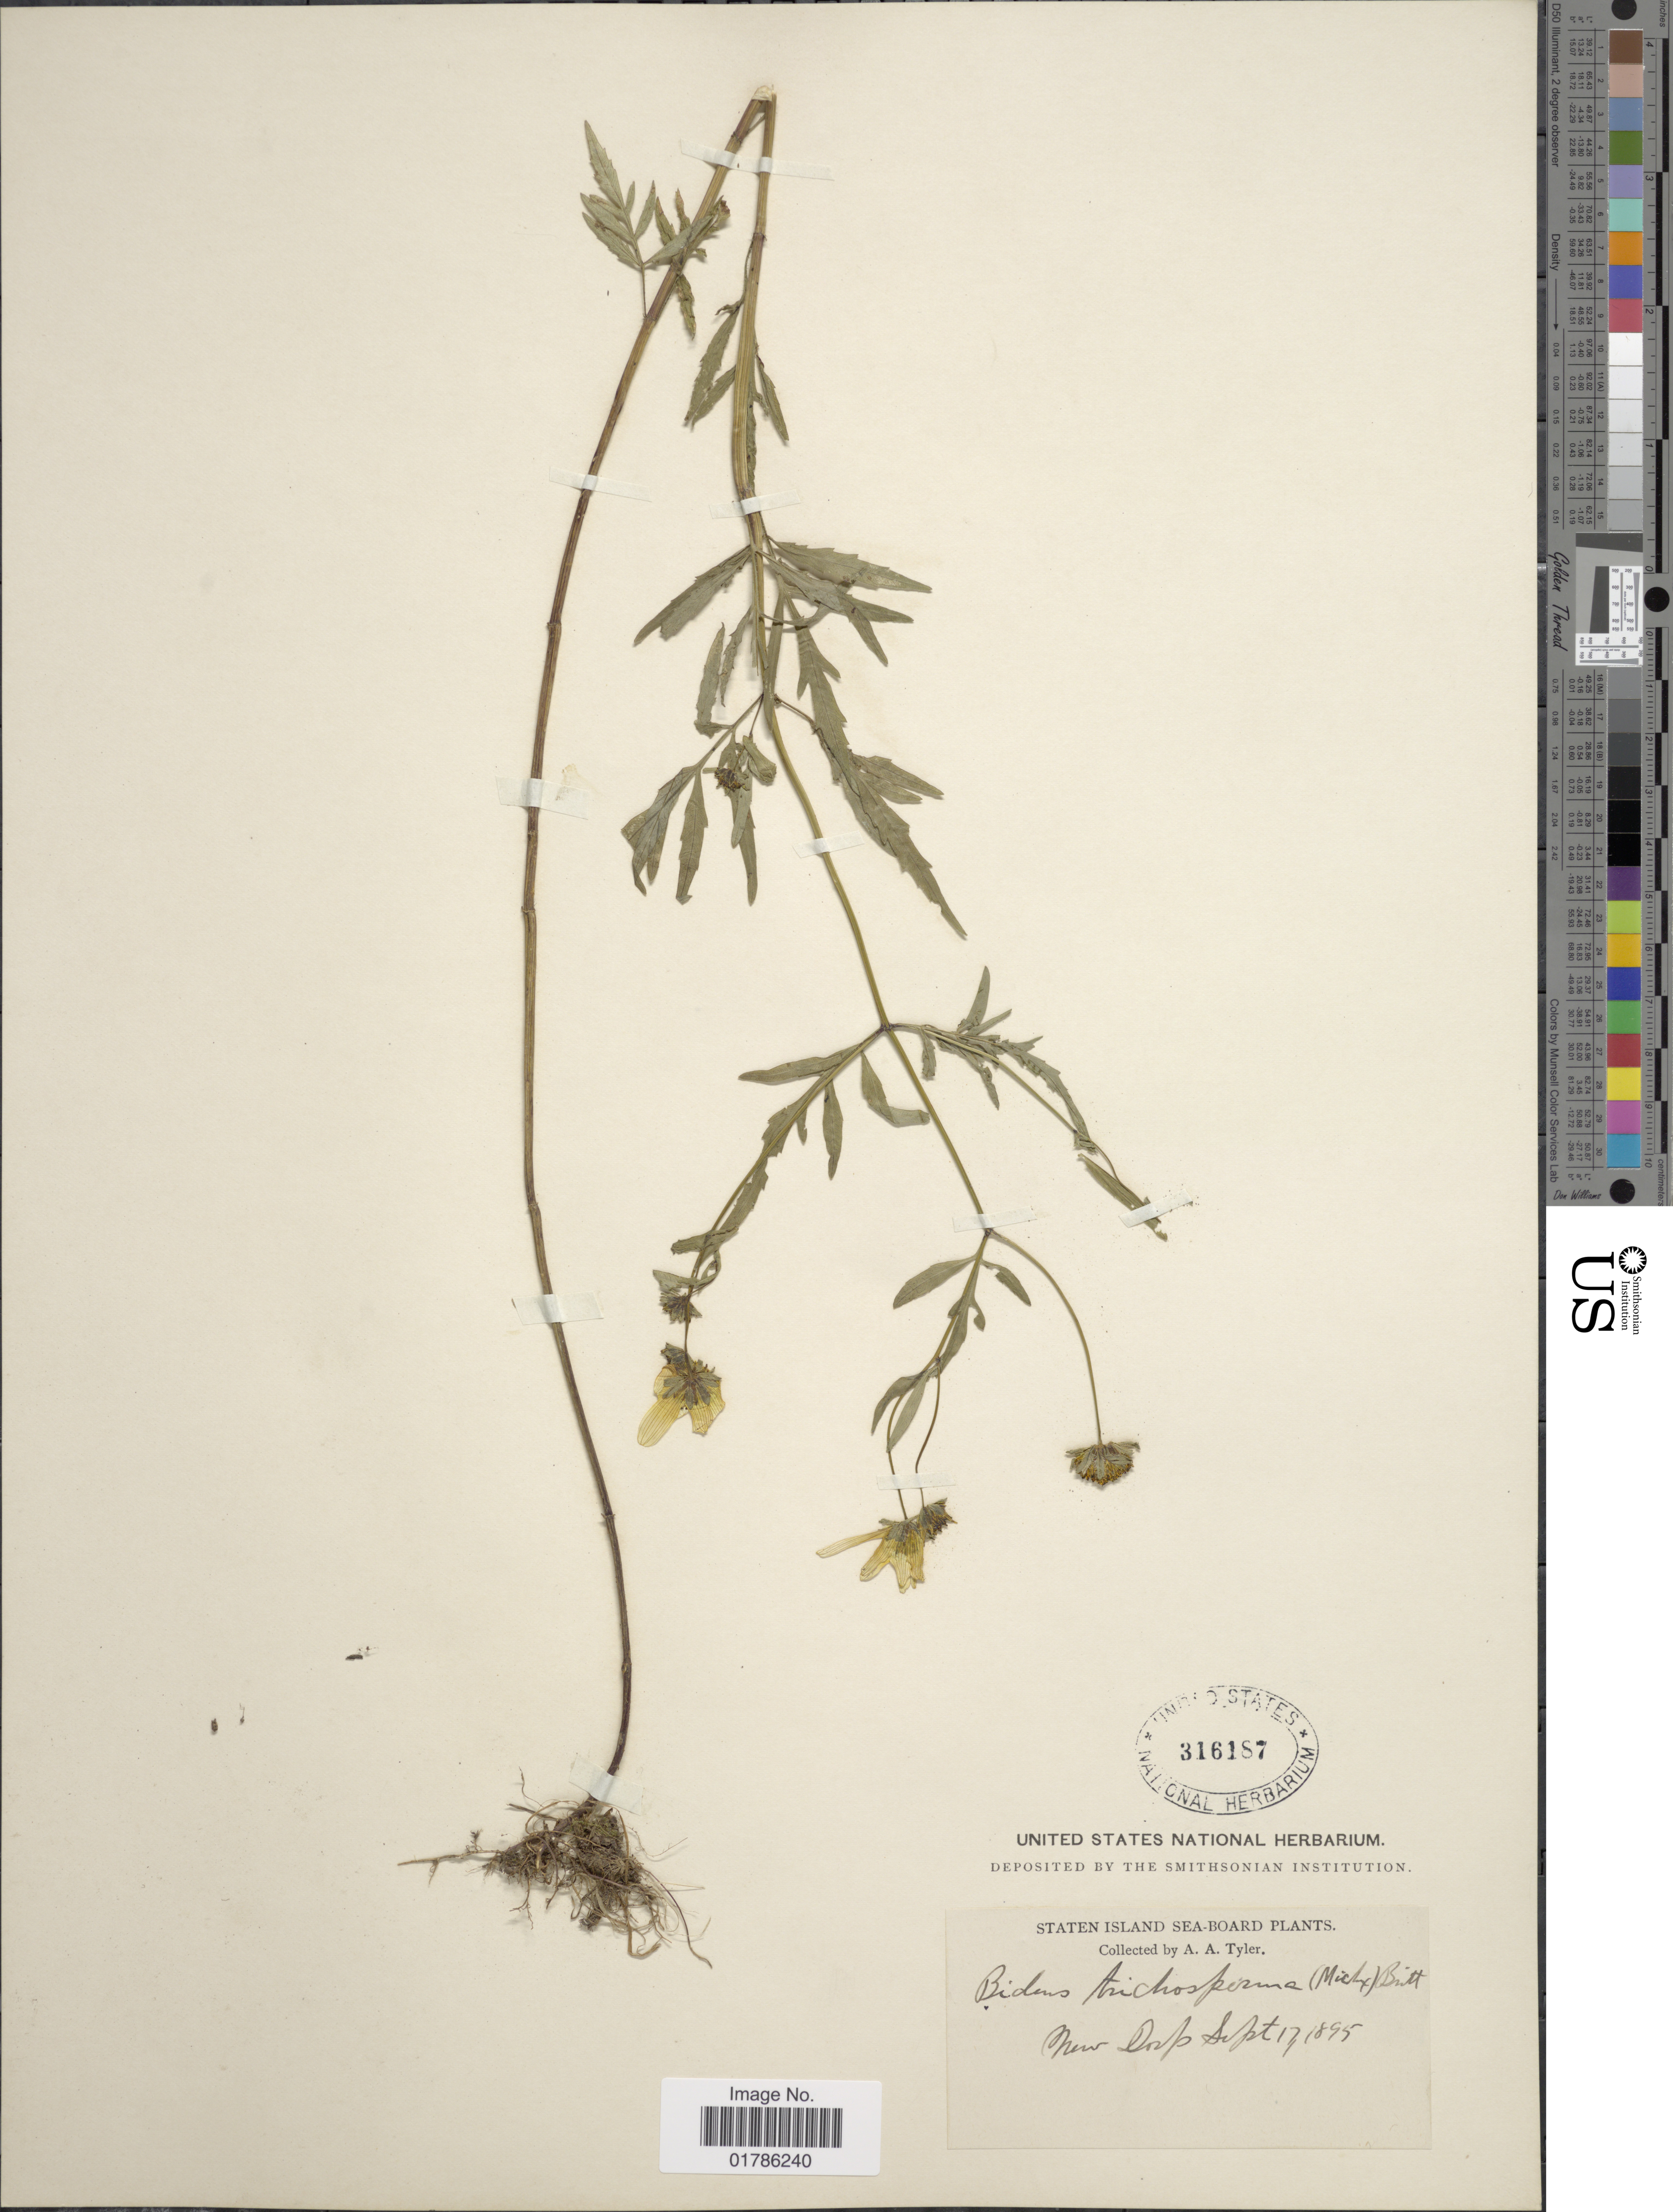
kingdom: Plantae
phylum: Tracheophyta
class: Magnoliopsida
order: Asterales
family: Asteraceae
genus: Bidens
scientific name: Bidens coronata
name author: (L.) Britton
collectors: A. Tyler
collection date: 1895-09-17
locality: Island Sea-Board, New Dorp [interpreted]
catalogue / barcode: US 316187